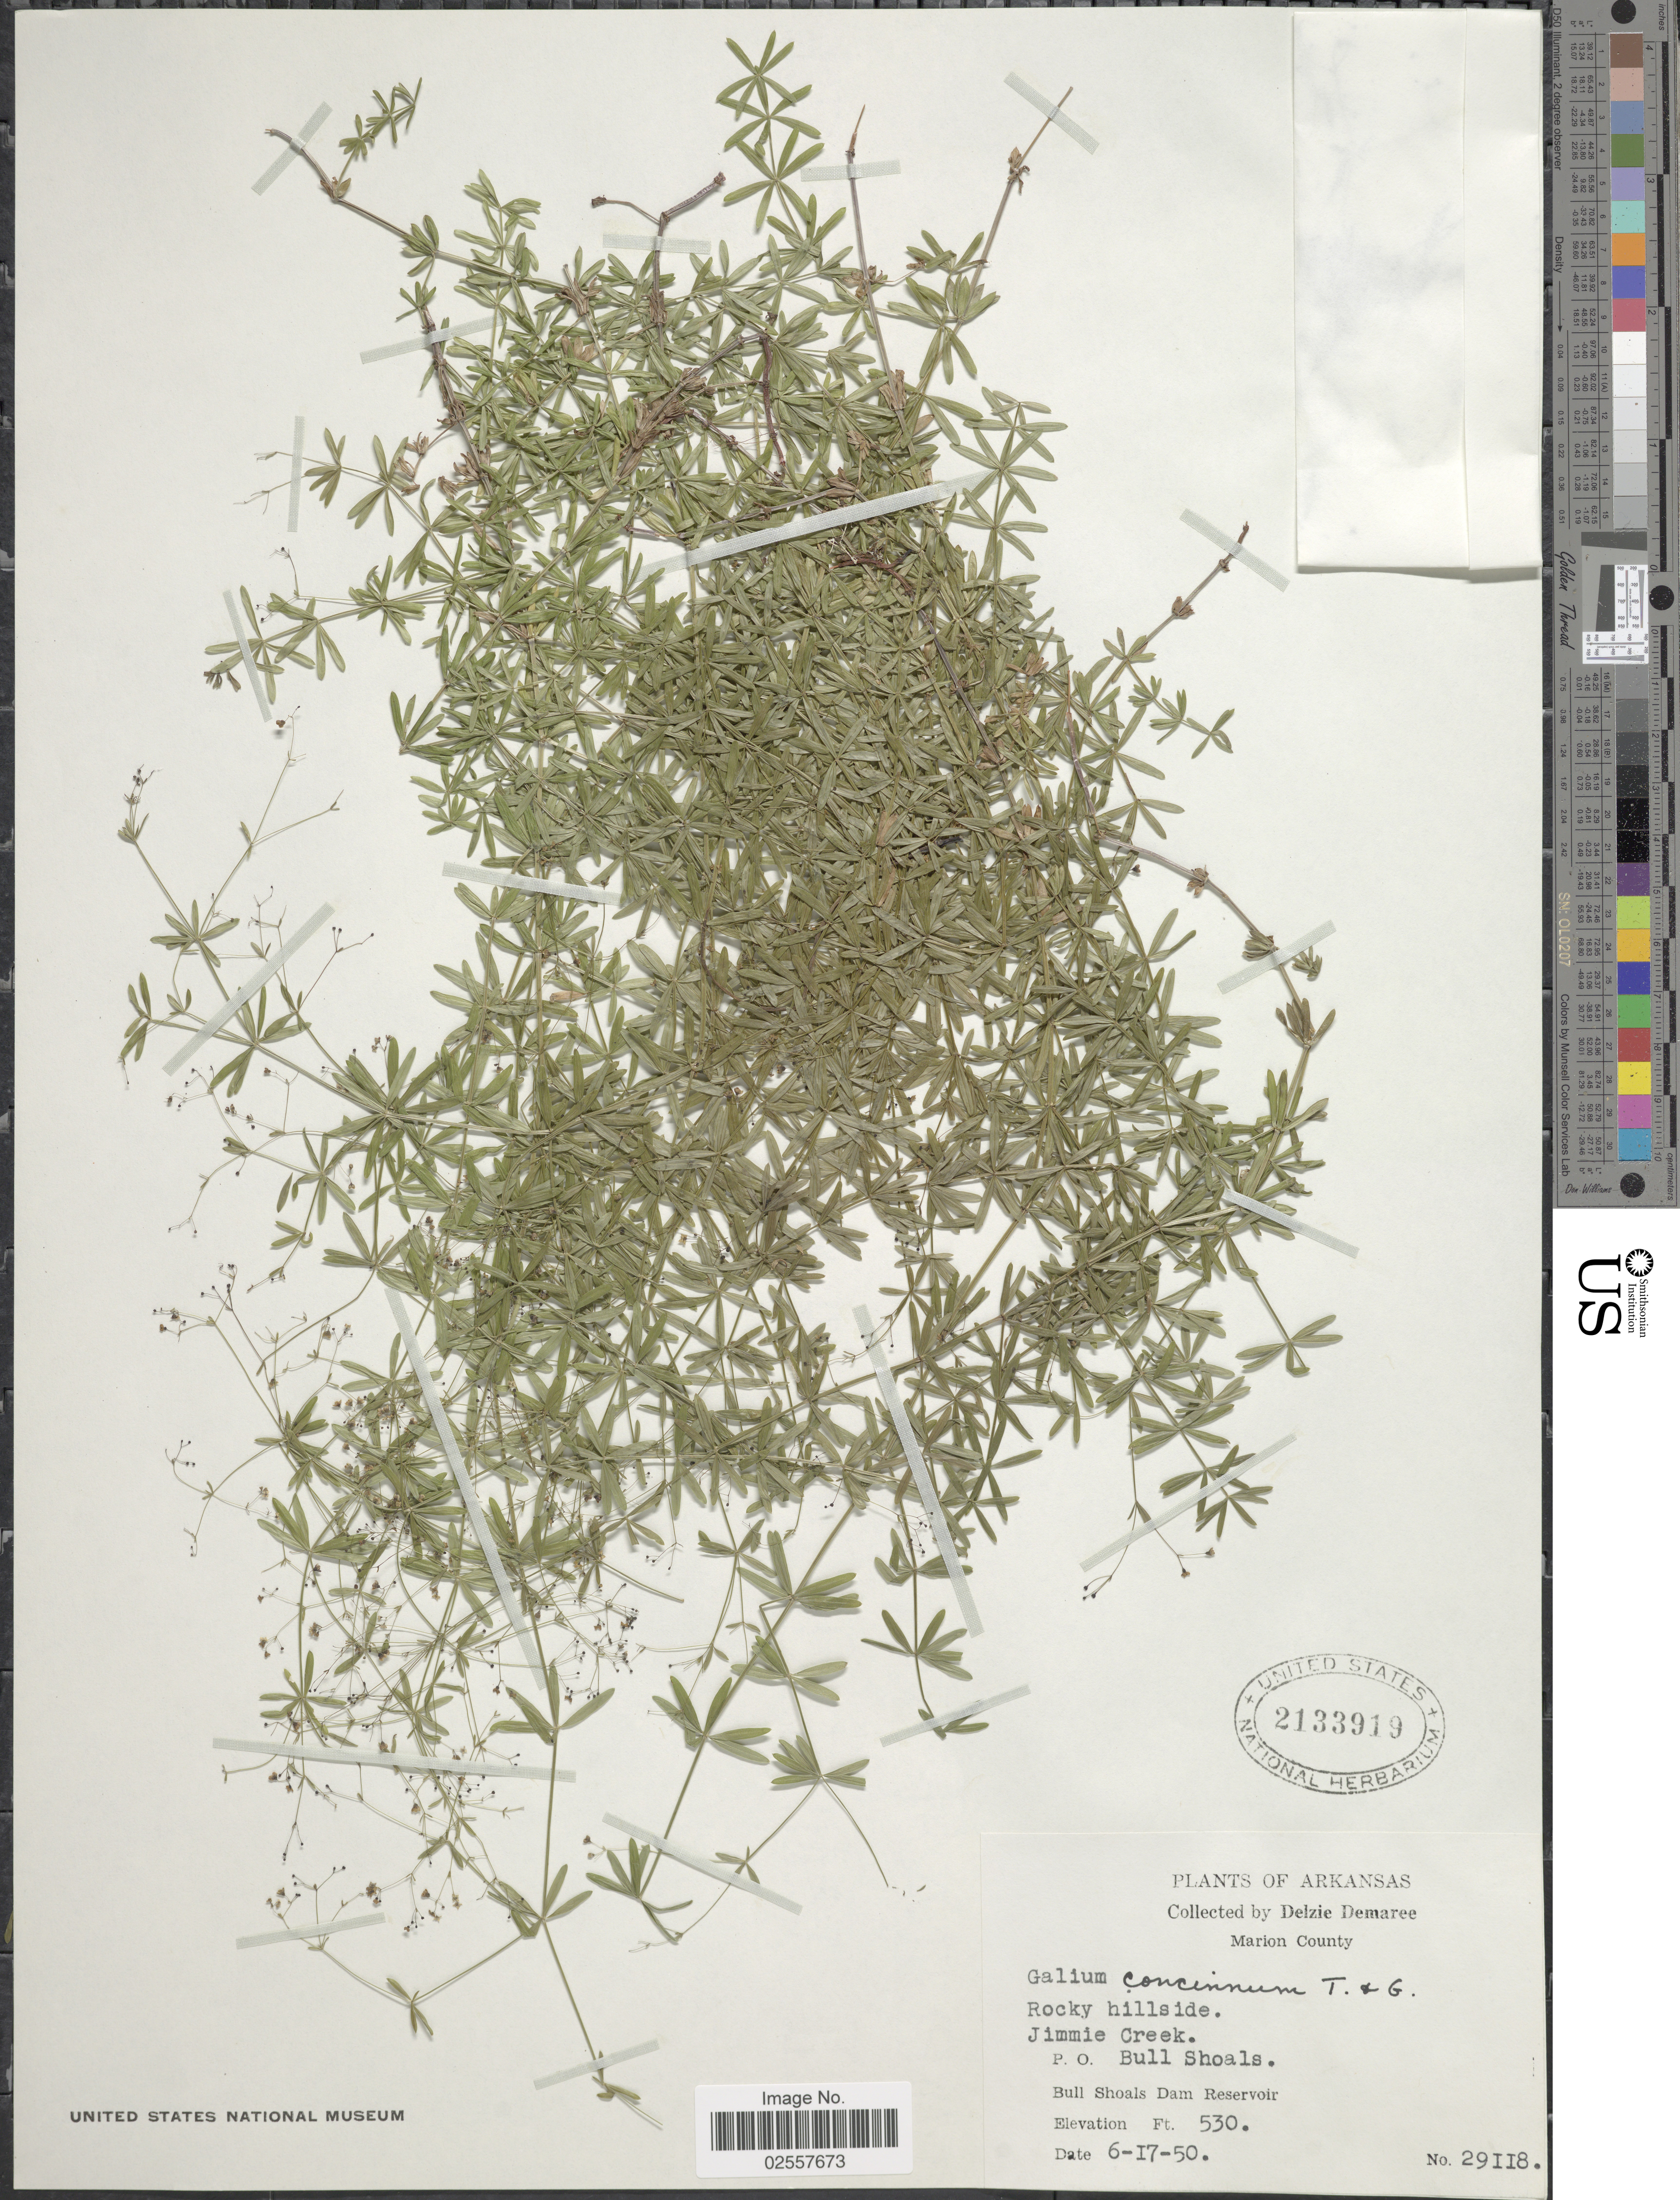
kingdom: Plantae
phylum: Tracheophyta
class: Magnoliopsida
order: Gentianales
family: Rubiaceae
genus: Galium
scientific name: Galium concinnum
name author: Torr. & A. Gray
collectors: D. Demaree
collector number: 29118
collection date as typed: Transcribed d/m/y: 17/6/50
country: United States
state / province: Arkansas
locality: Marion County. Rocky hillside. Jimmie Creek. P.O. Bull Shoals. Bull Shoals Dam Reservoir.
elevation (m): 162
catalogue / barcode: US 2133919